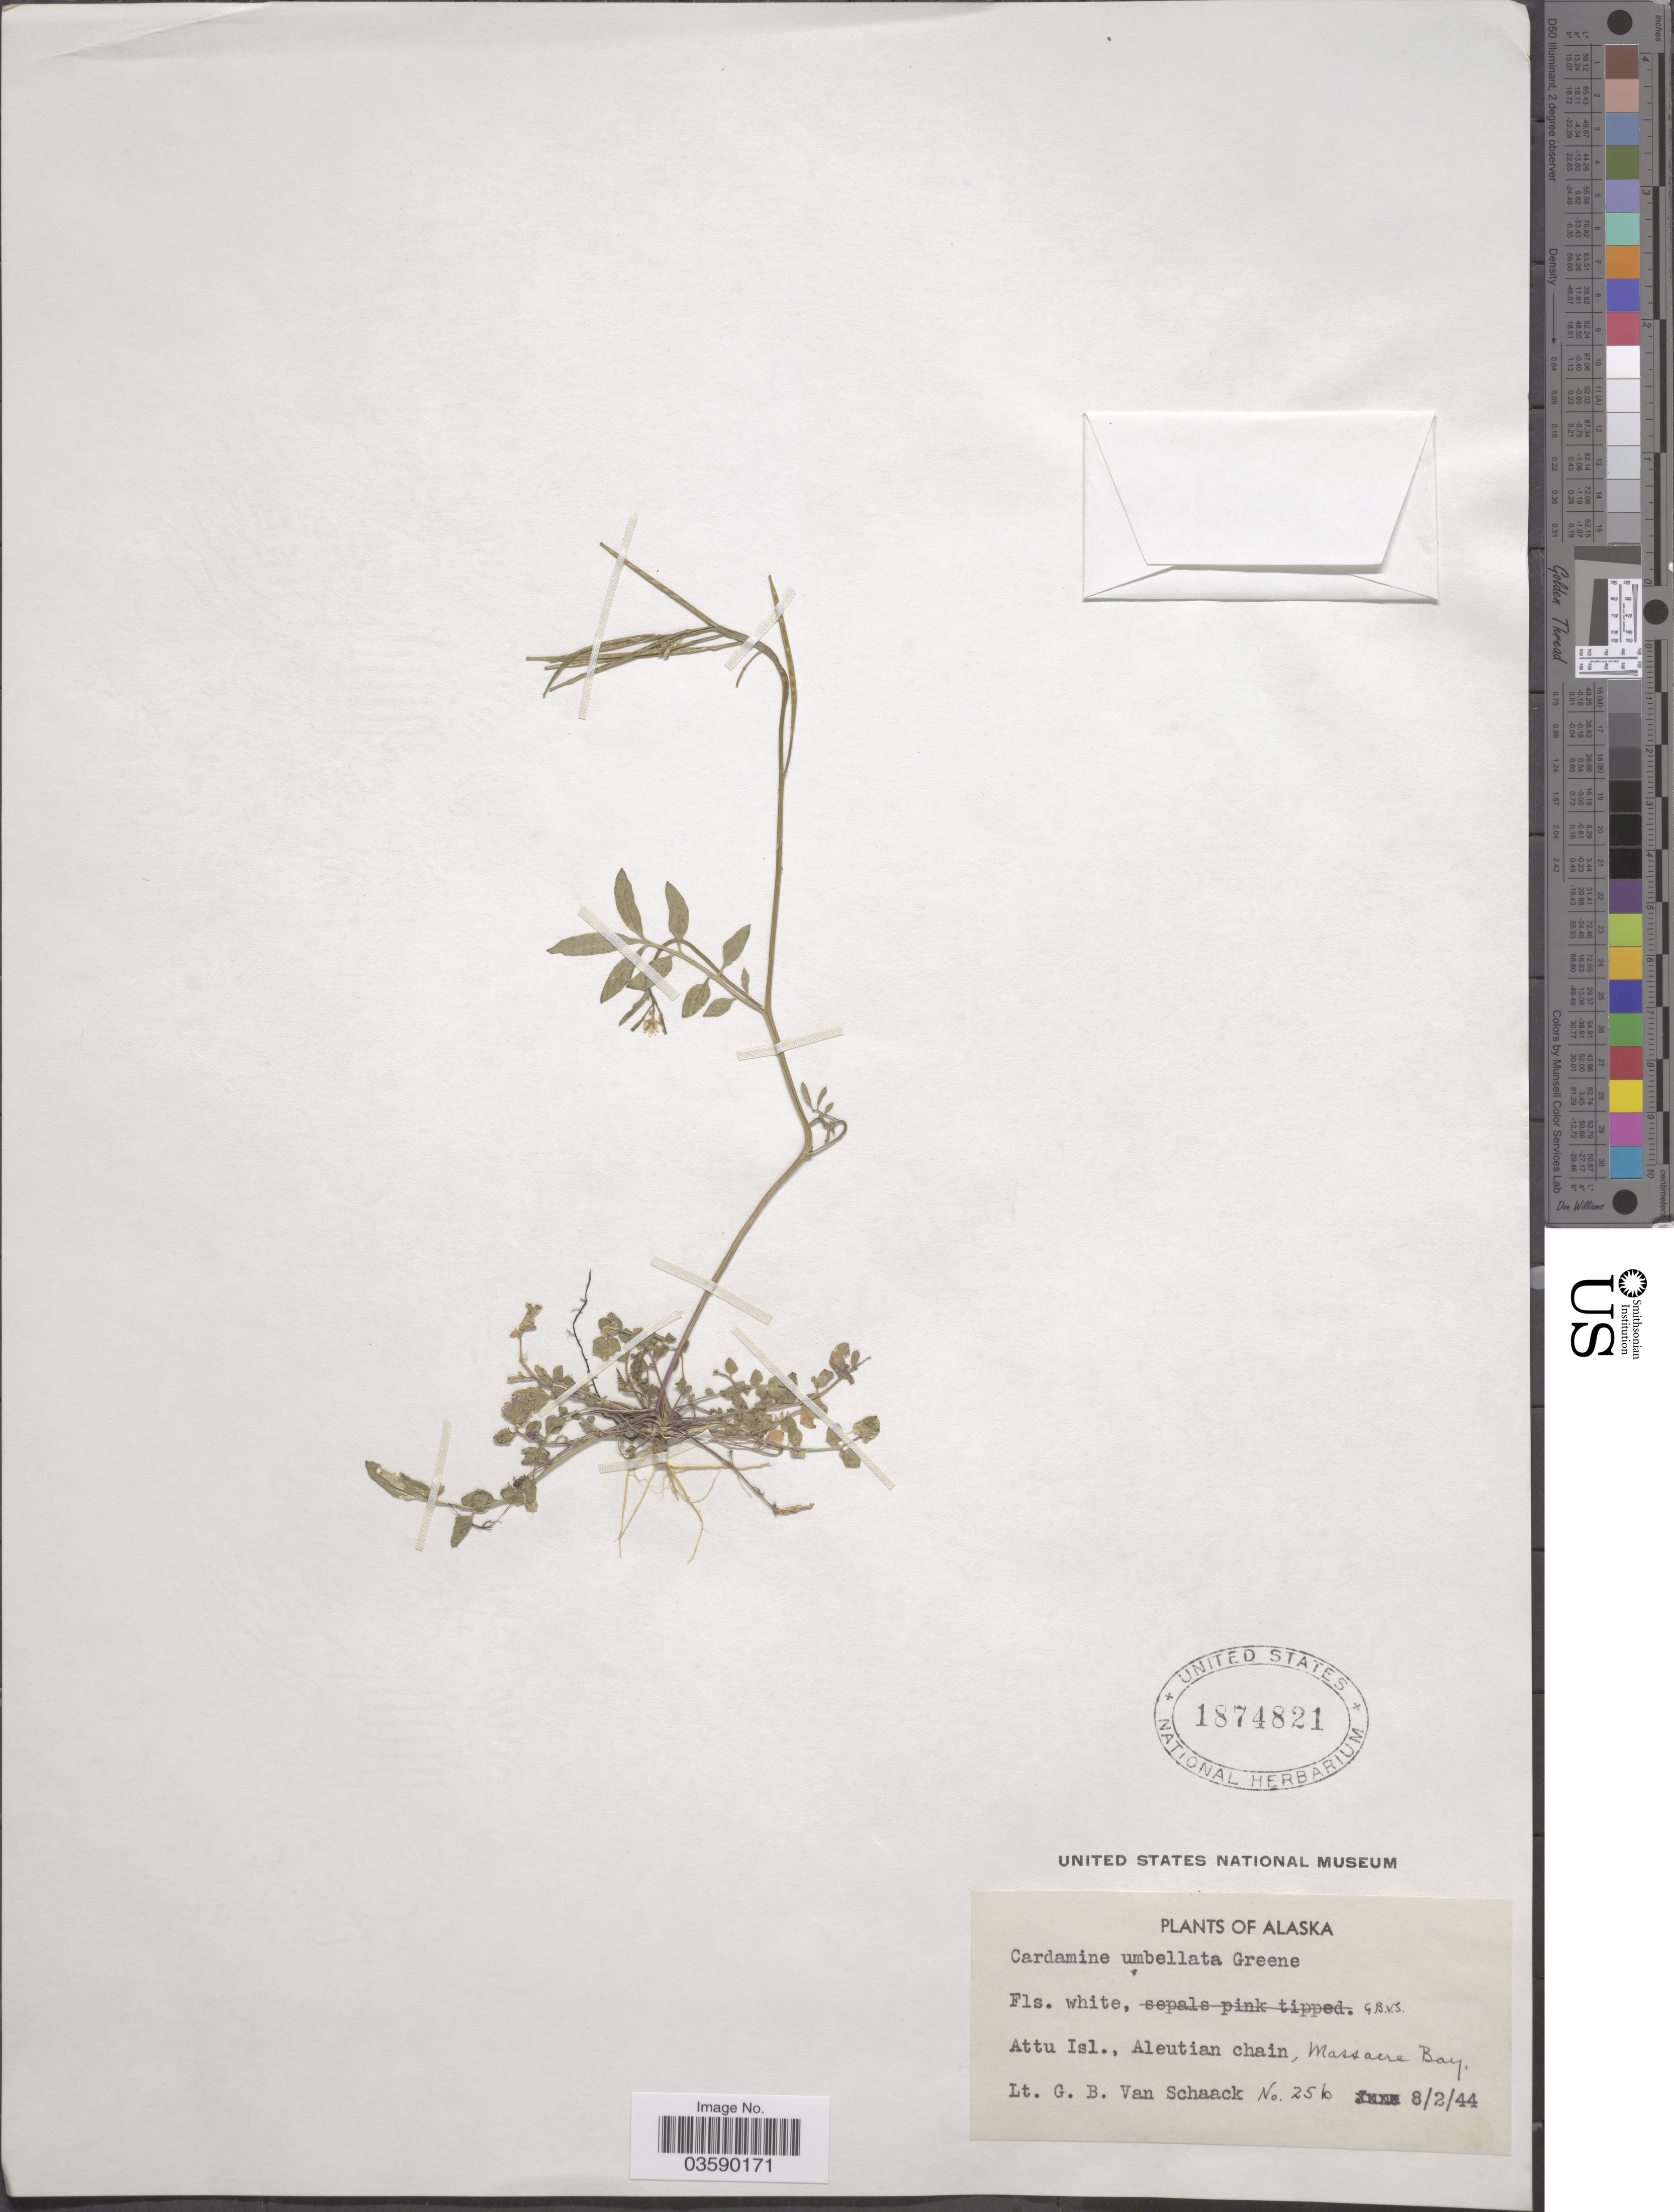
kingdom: Plantae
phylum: Tracheophyta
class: Magnoliopsida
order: Brassicales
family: Brassicaceae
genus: Cardamine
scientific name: Cardamine umbellata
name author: Greene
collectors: G. Van Schaak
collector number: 25b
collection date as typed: Transcribed d/m/y: 8/2/44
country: United States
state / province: Alaska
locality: Attu Isl., Aleutian chain, Massacre Bay.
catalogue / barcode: US 1874821